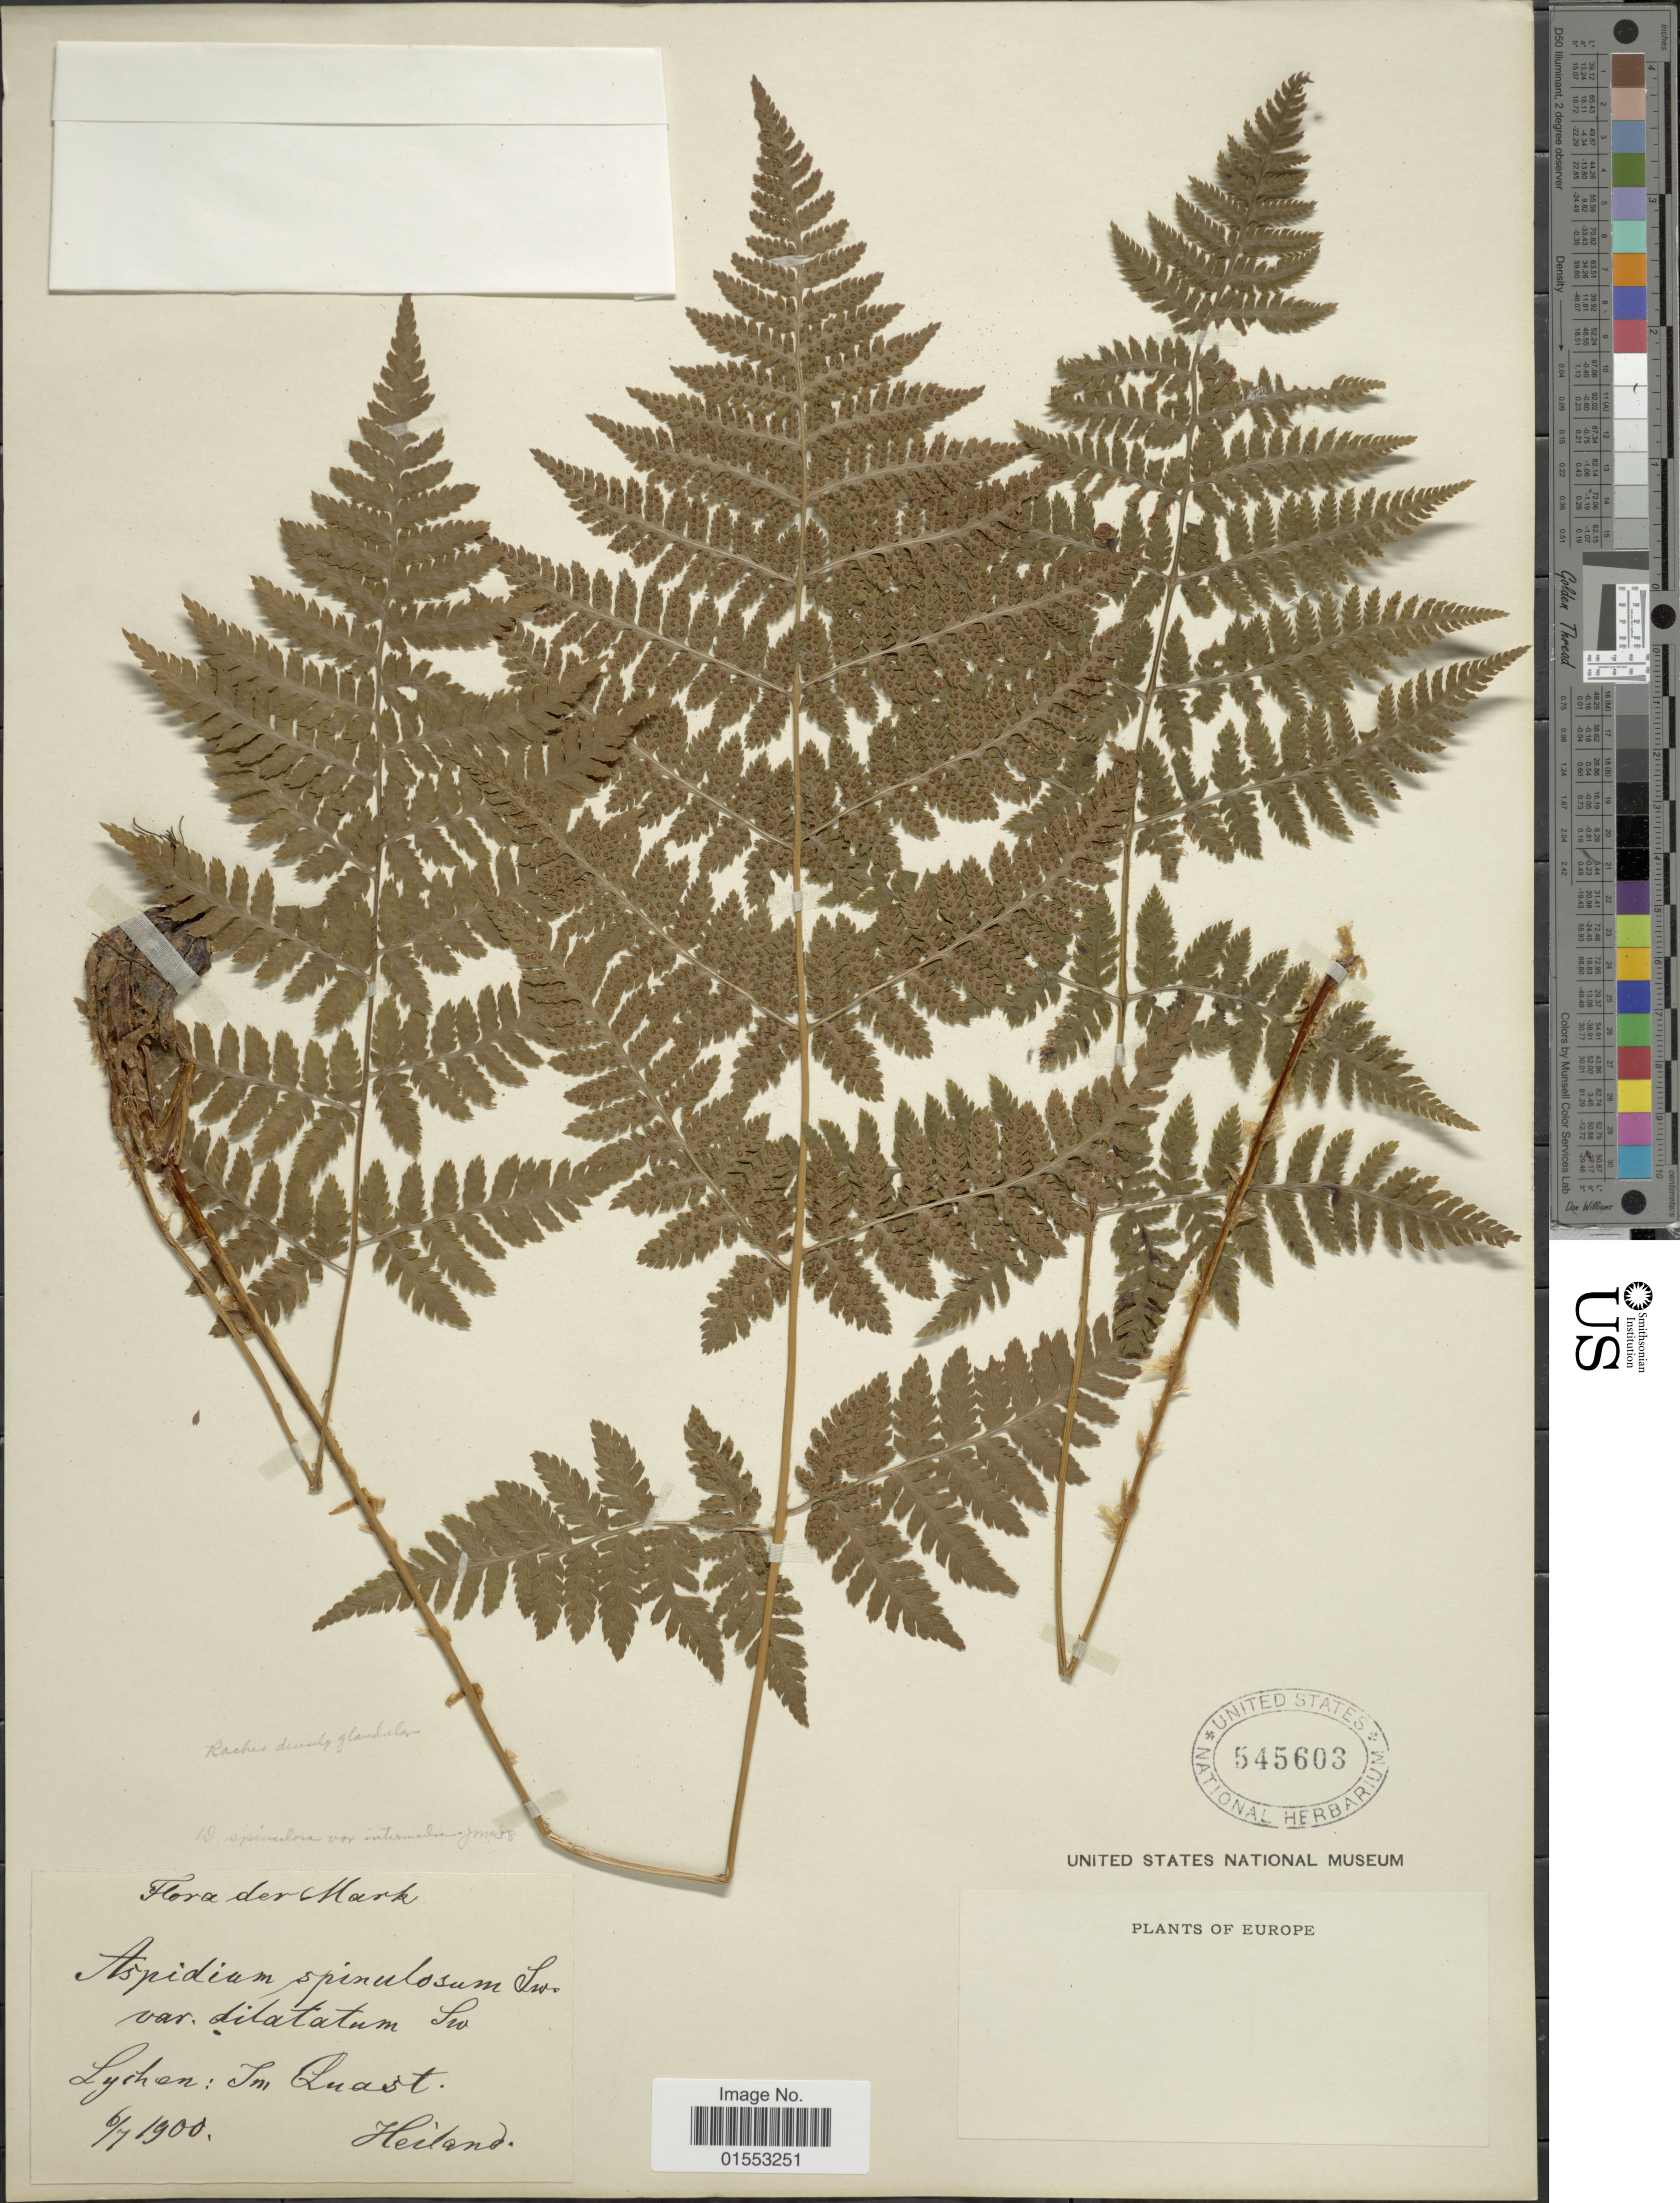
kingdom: Plantae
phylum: Tracheophyta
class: Polypodiopsida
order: Polypodiales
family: Dryopteridaceae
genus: Dryopteris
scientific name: Dryopteris dilatata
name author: (Hoffm.) A. Gray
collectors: -. Heiland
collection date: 1900-07-06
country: Germany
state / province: Brandenburg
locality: Lychen: Im Quast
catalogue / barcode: US 545603